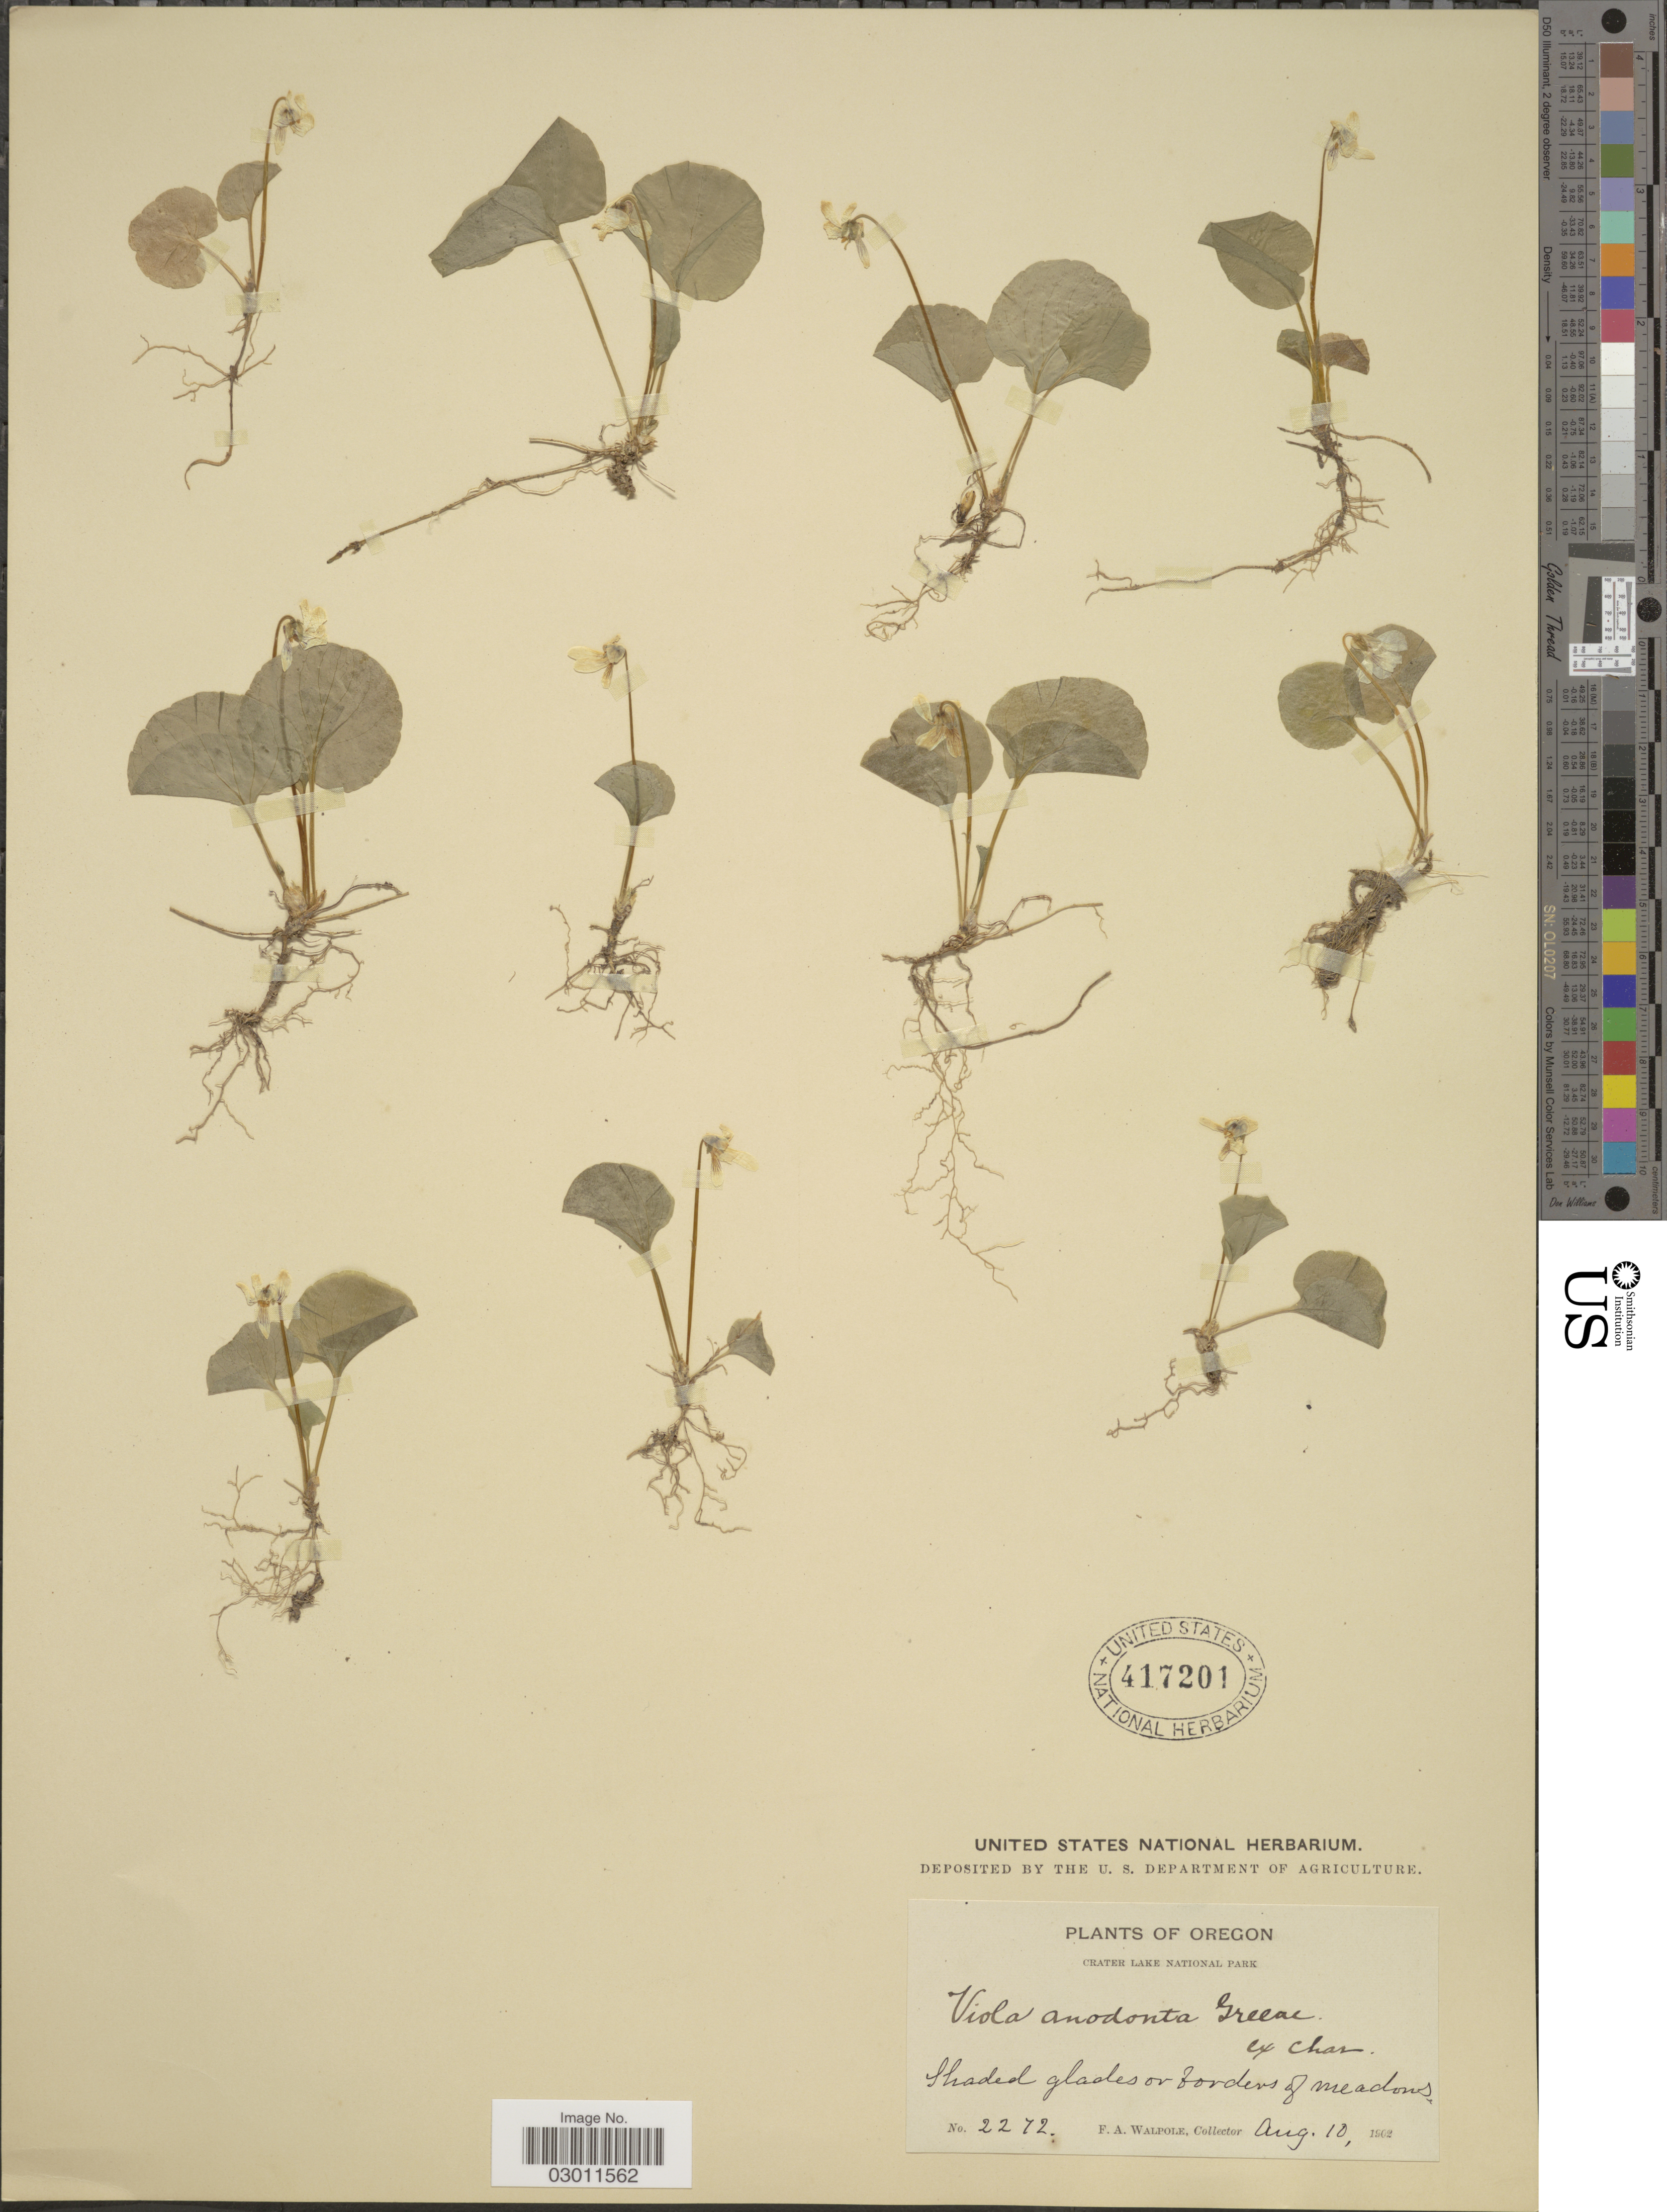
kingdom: Plantae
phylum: Tracheophyta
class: Magnoliopsida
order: Malpighiales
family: Violaceae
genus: Viola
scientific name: Viola anodonta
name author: Greene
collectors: F. Walpole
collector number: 2272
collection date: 1902-08-10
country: United States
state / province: Oregon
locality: Crater Lake National Park.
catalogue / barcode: US 417201